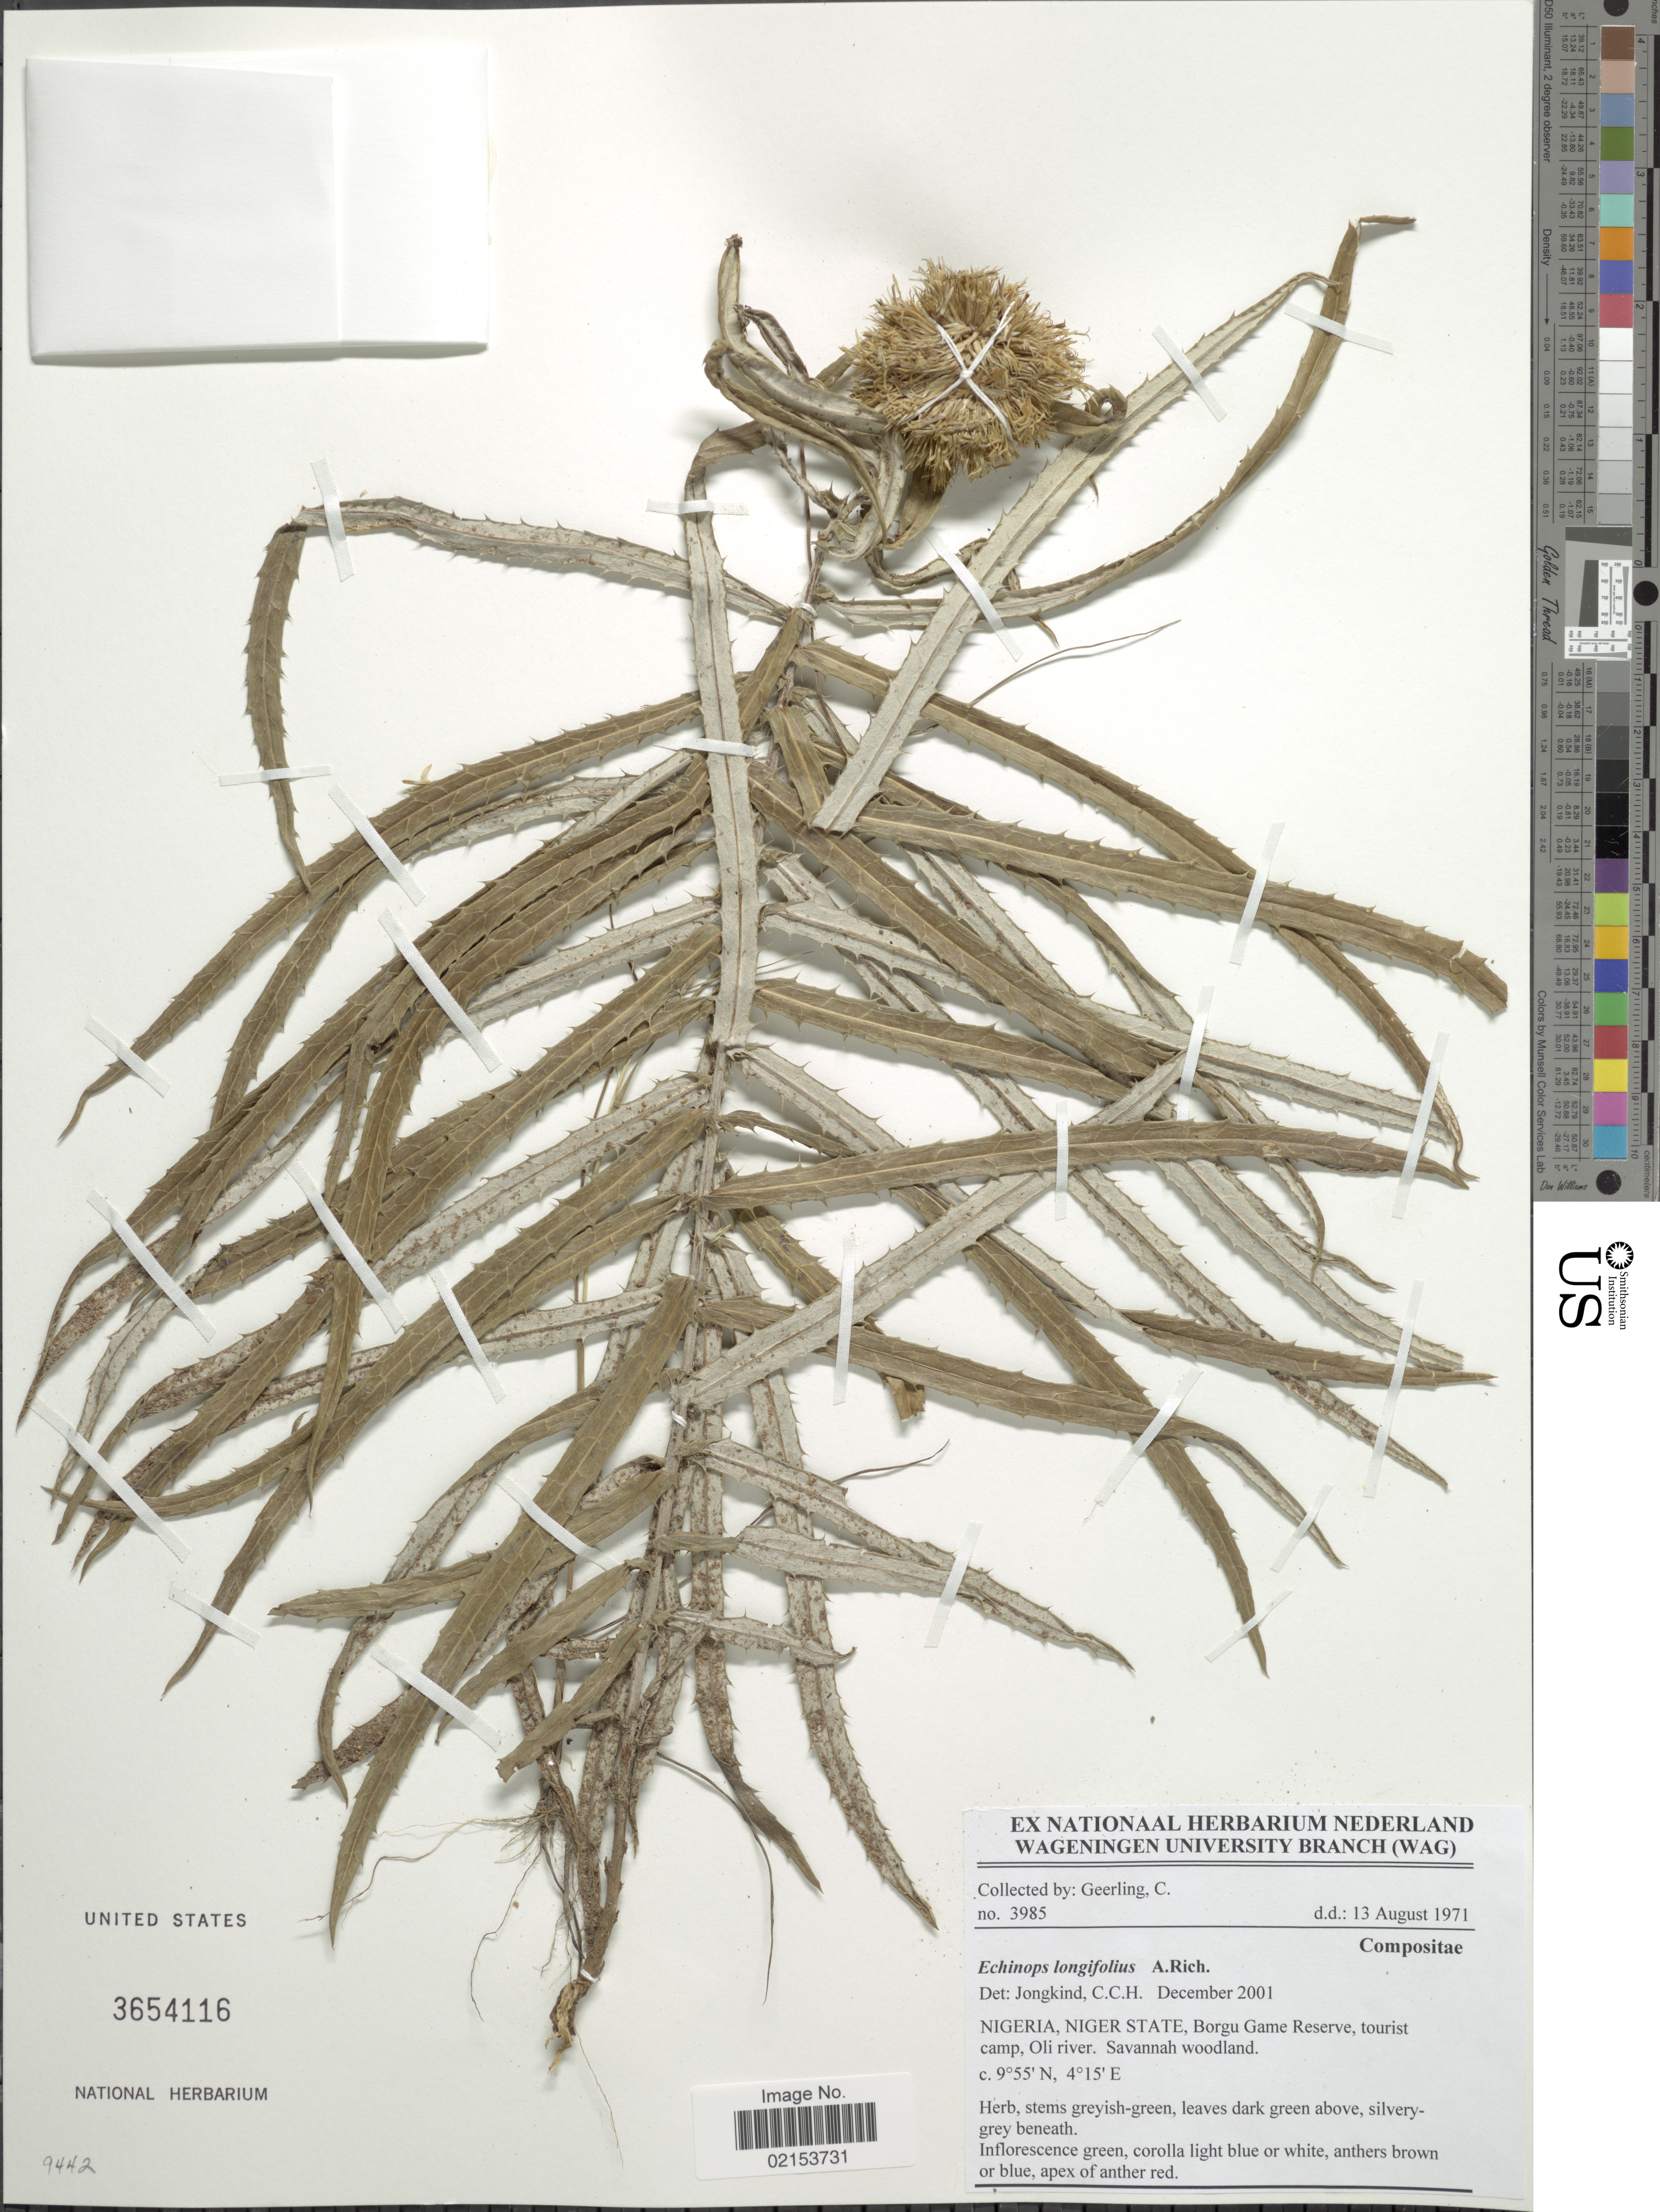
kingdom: Plantae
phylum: Tracheophyta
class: Magnoliopsida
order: Asterales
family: Asteraceae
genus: Echinops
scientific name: Echinops longifolius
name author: A. Rich.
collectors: C. Geerling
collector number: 3985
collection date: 1971-08-13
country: Nigeria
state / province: Niger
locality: Borgu Game reserve, tourist camp, Oli river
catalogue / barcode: US 3654116